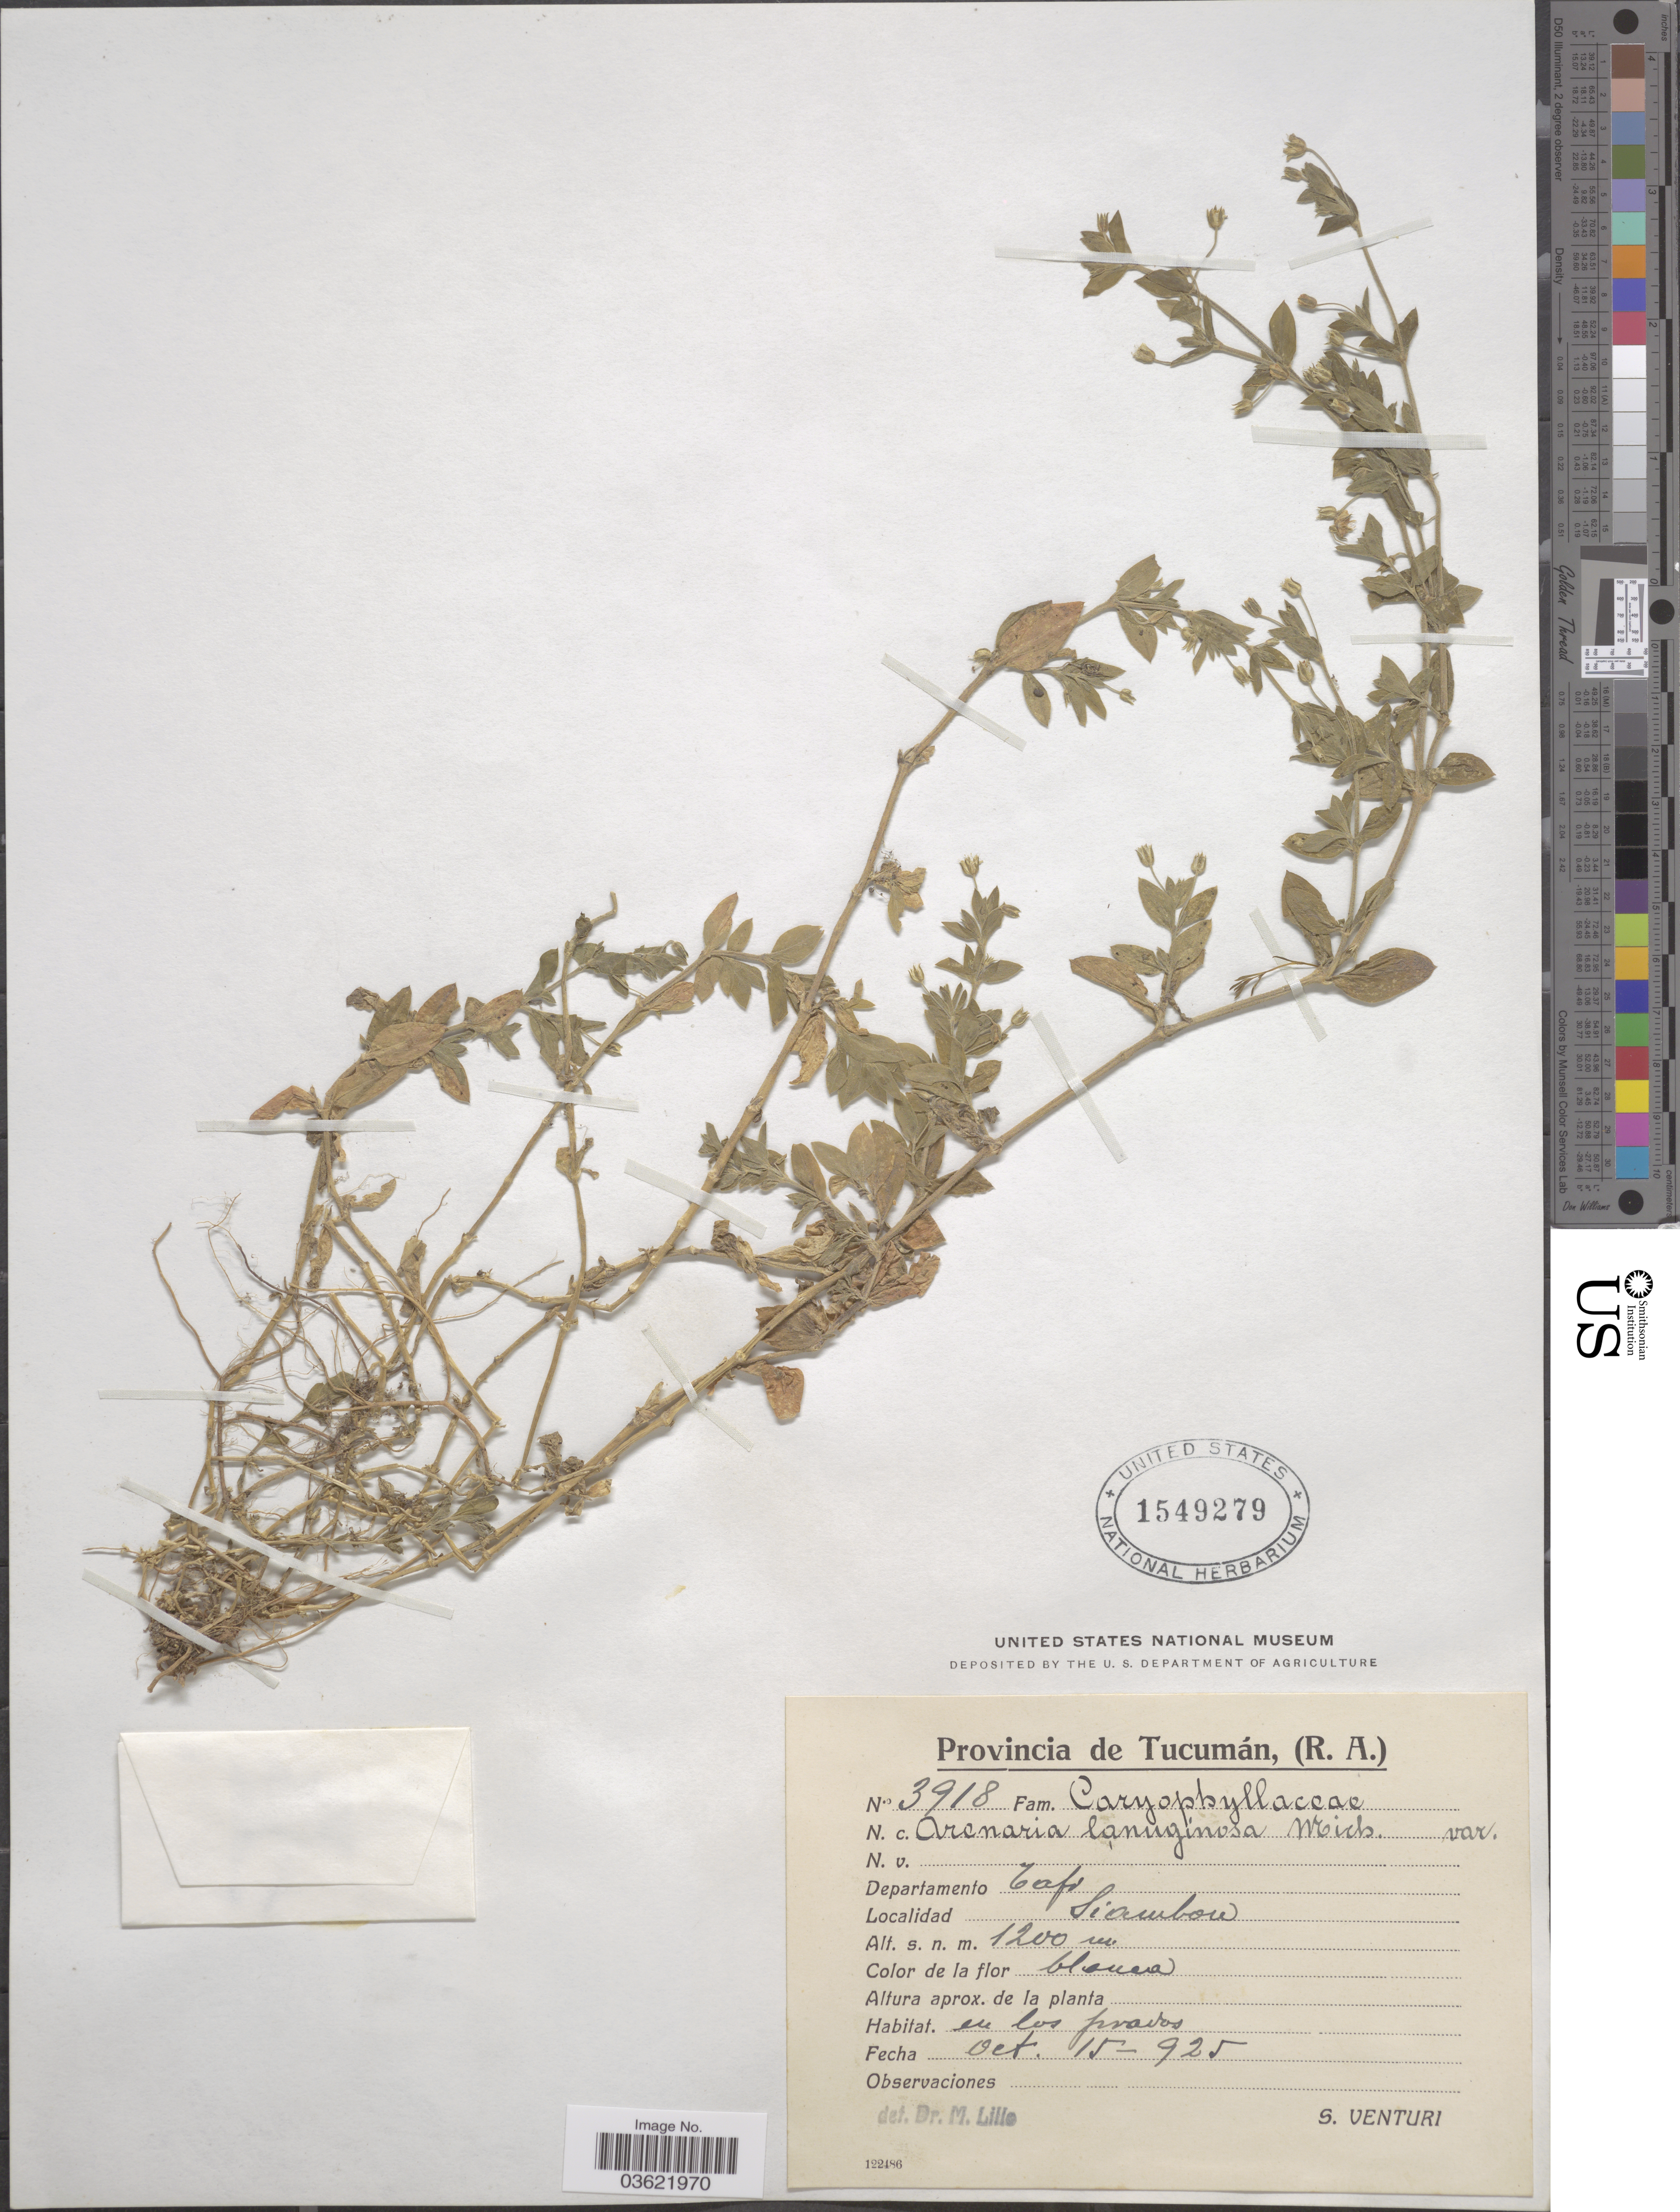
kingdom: Plantae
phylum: Tracheophyta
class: Magnoliopsida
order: Caryophyllales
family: Caryophyllaceae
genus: Arenaria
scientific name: Arenaria lanuginosa var. megalantha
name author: Rohrb.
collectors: S. Venturi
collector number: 3918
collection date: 1925-10-15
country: Argentina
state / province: Tucuman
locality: Departamento Tafi. Siambon.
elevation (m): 1200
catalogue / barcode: US 1549279